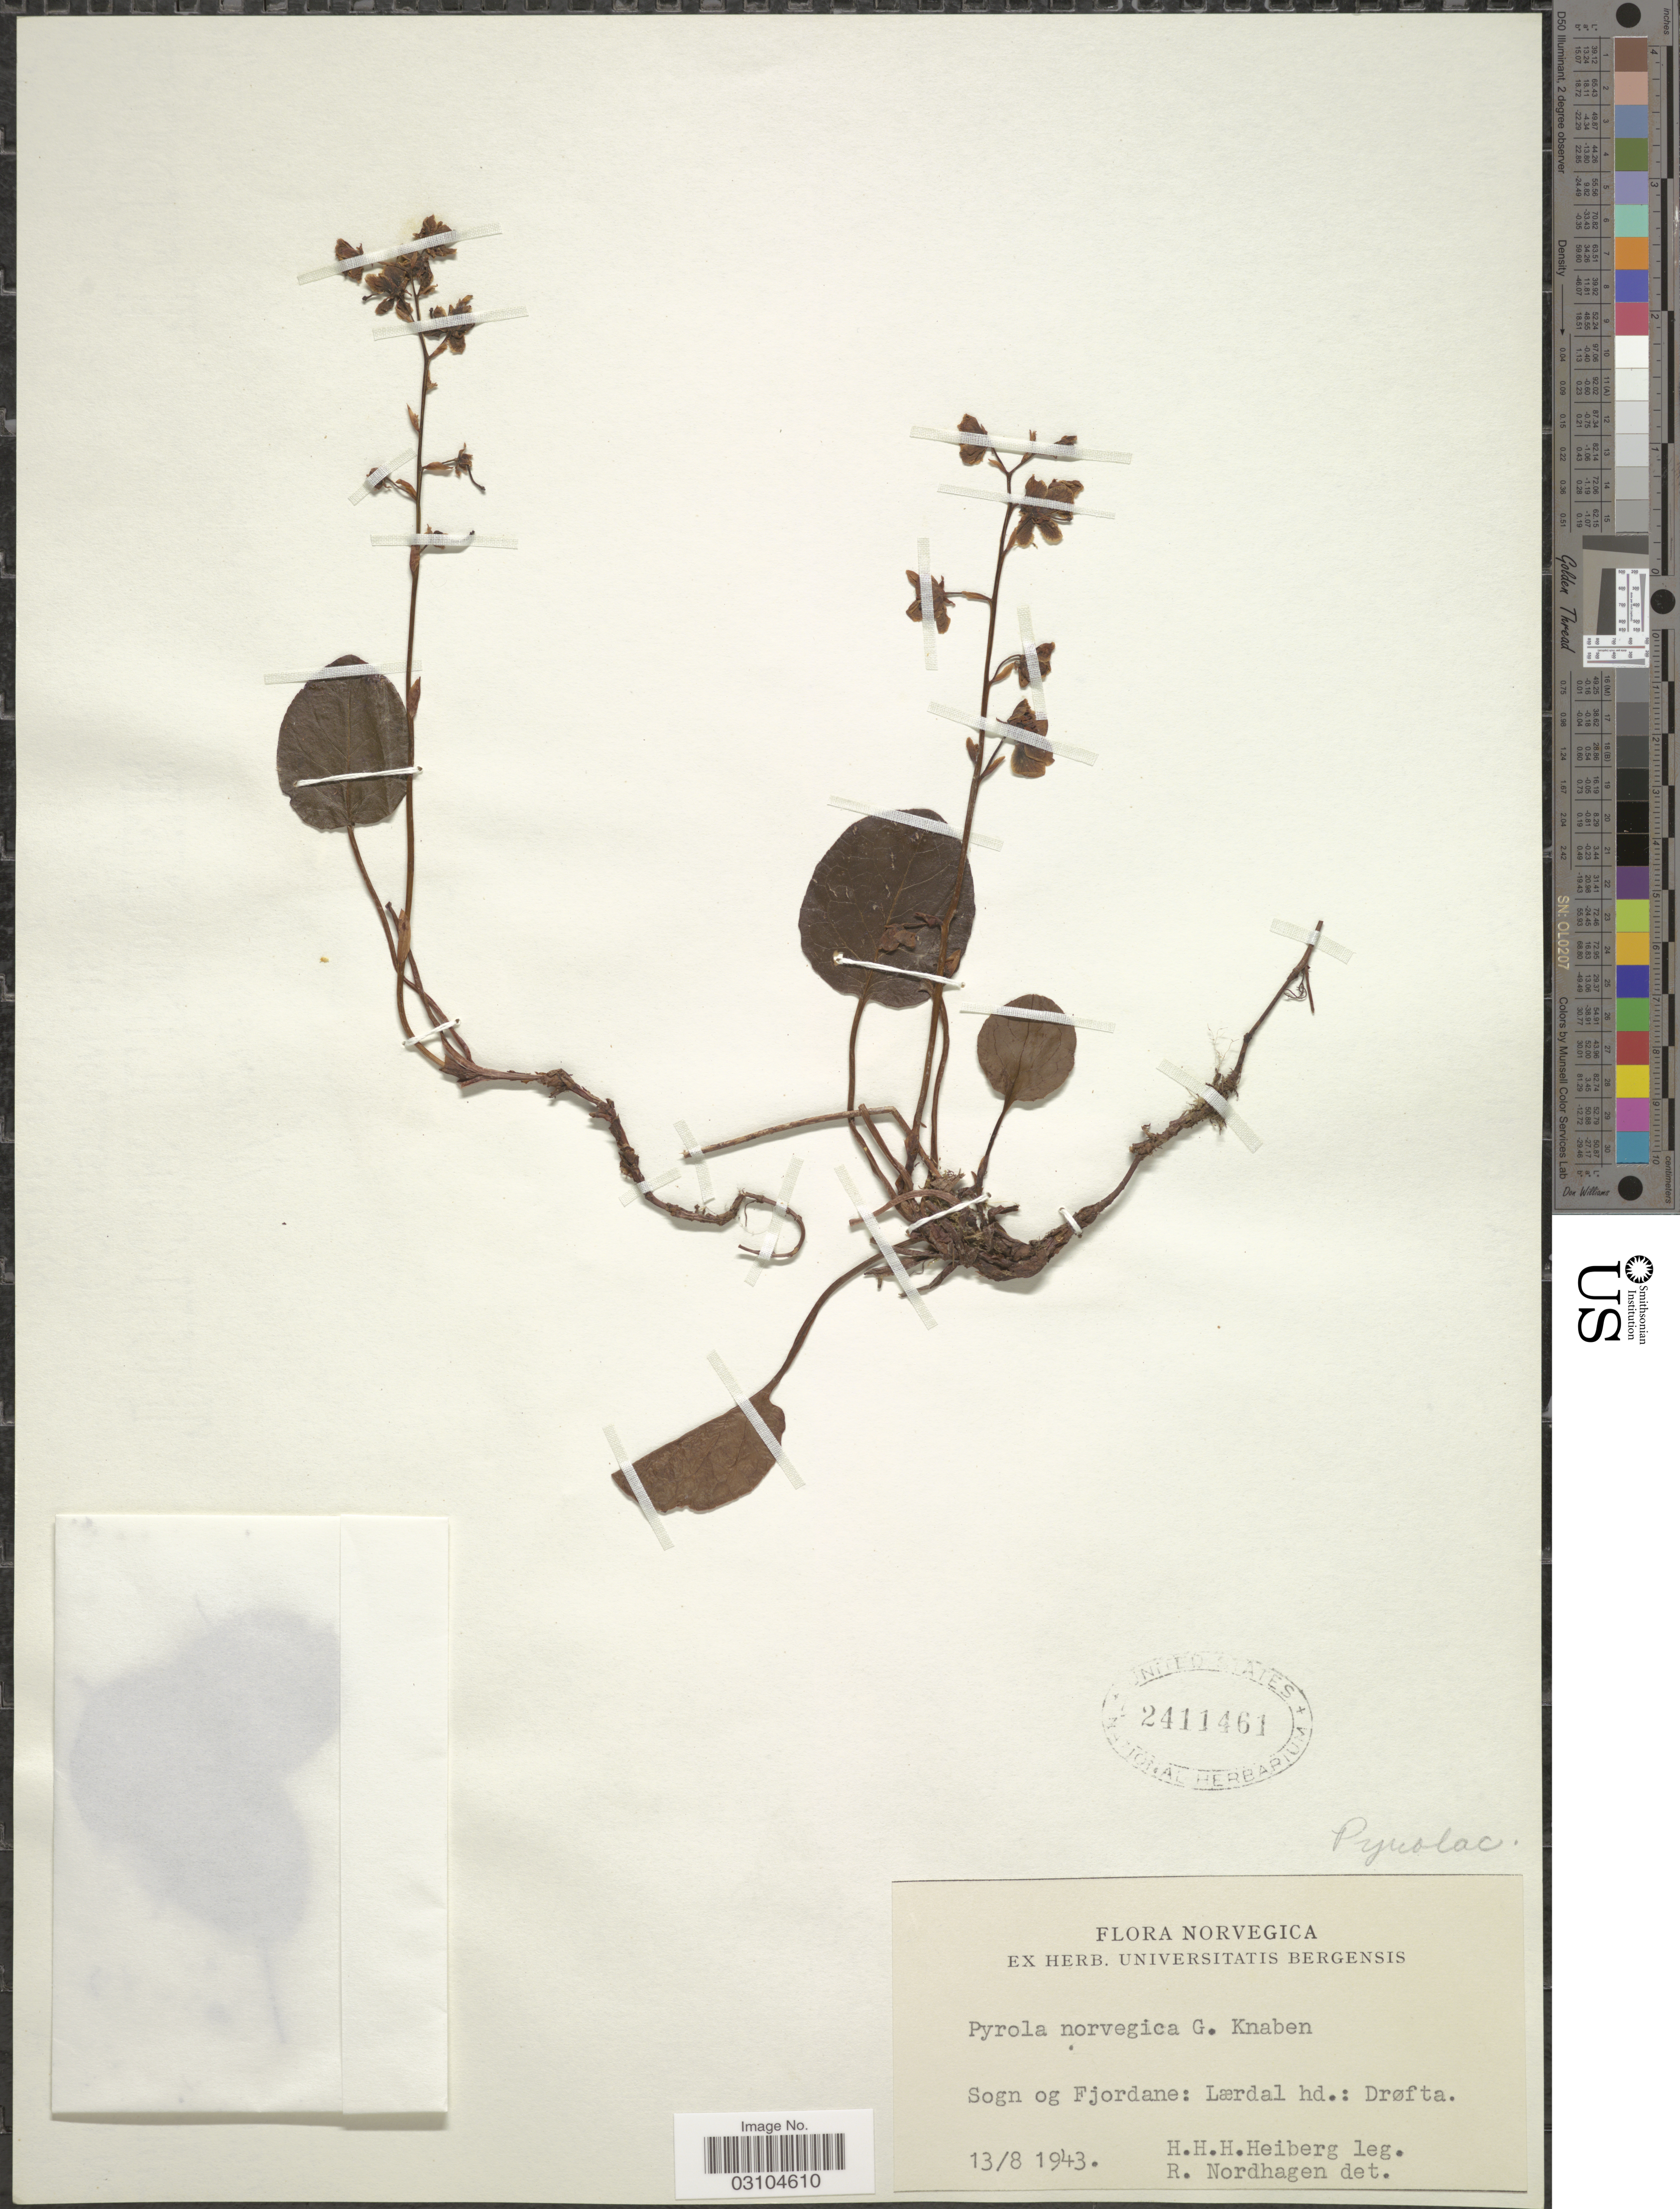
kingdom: Plantae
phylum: Tracheophyta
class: Magnoliopsida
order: Ericales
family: Ericaceae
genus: Pyrola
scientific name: Pyrola norvegica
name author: Knaben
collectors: H. Heiberg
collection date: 1943-08-13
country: Norway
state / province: Sogn og Fjordane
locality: Norvegica. Lærdal hd.: Drøfta.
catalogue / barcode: US 2411461